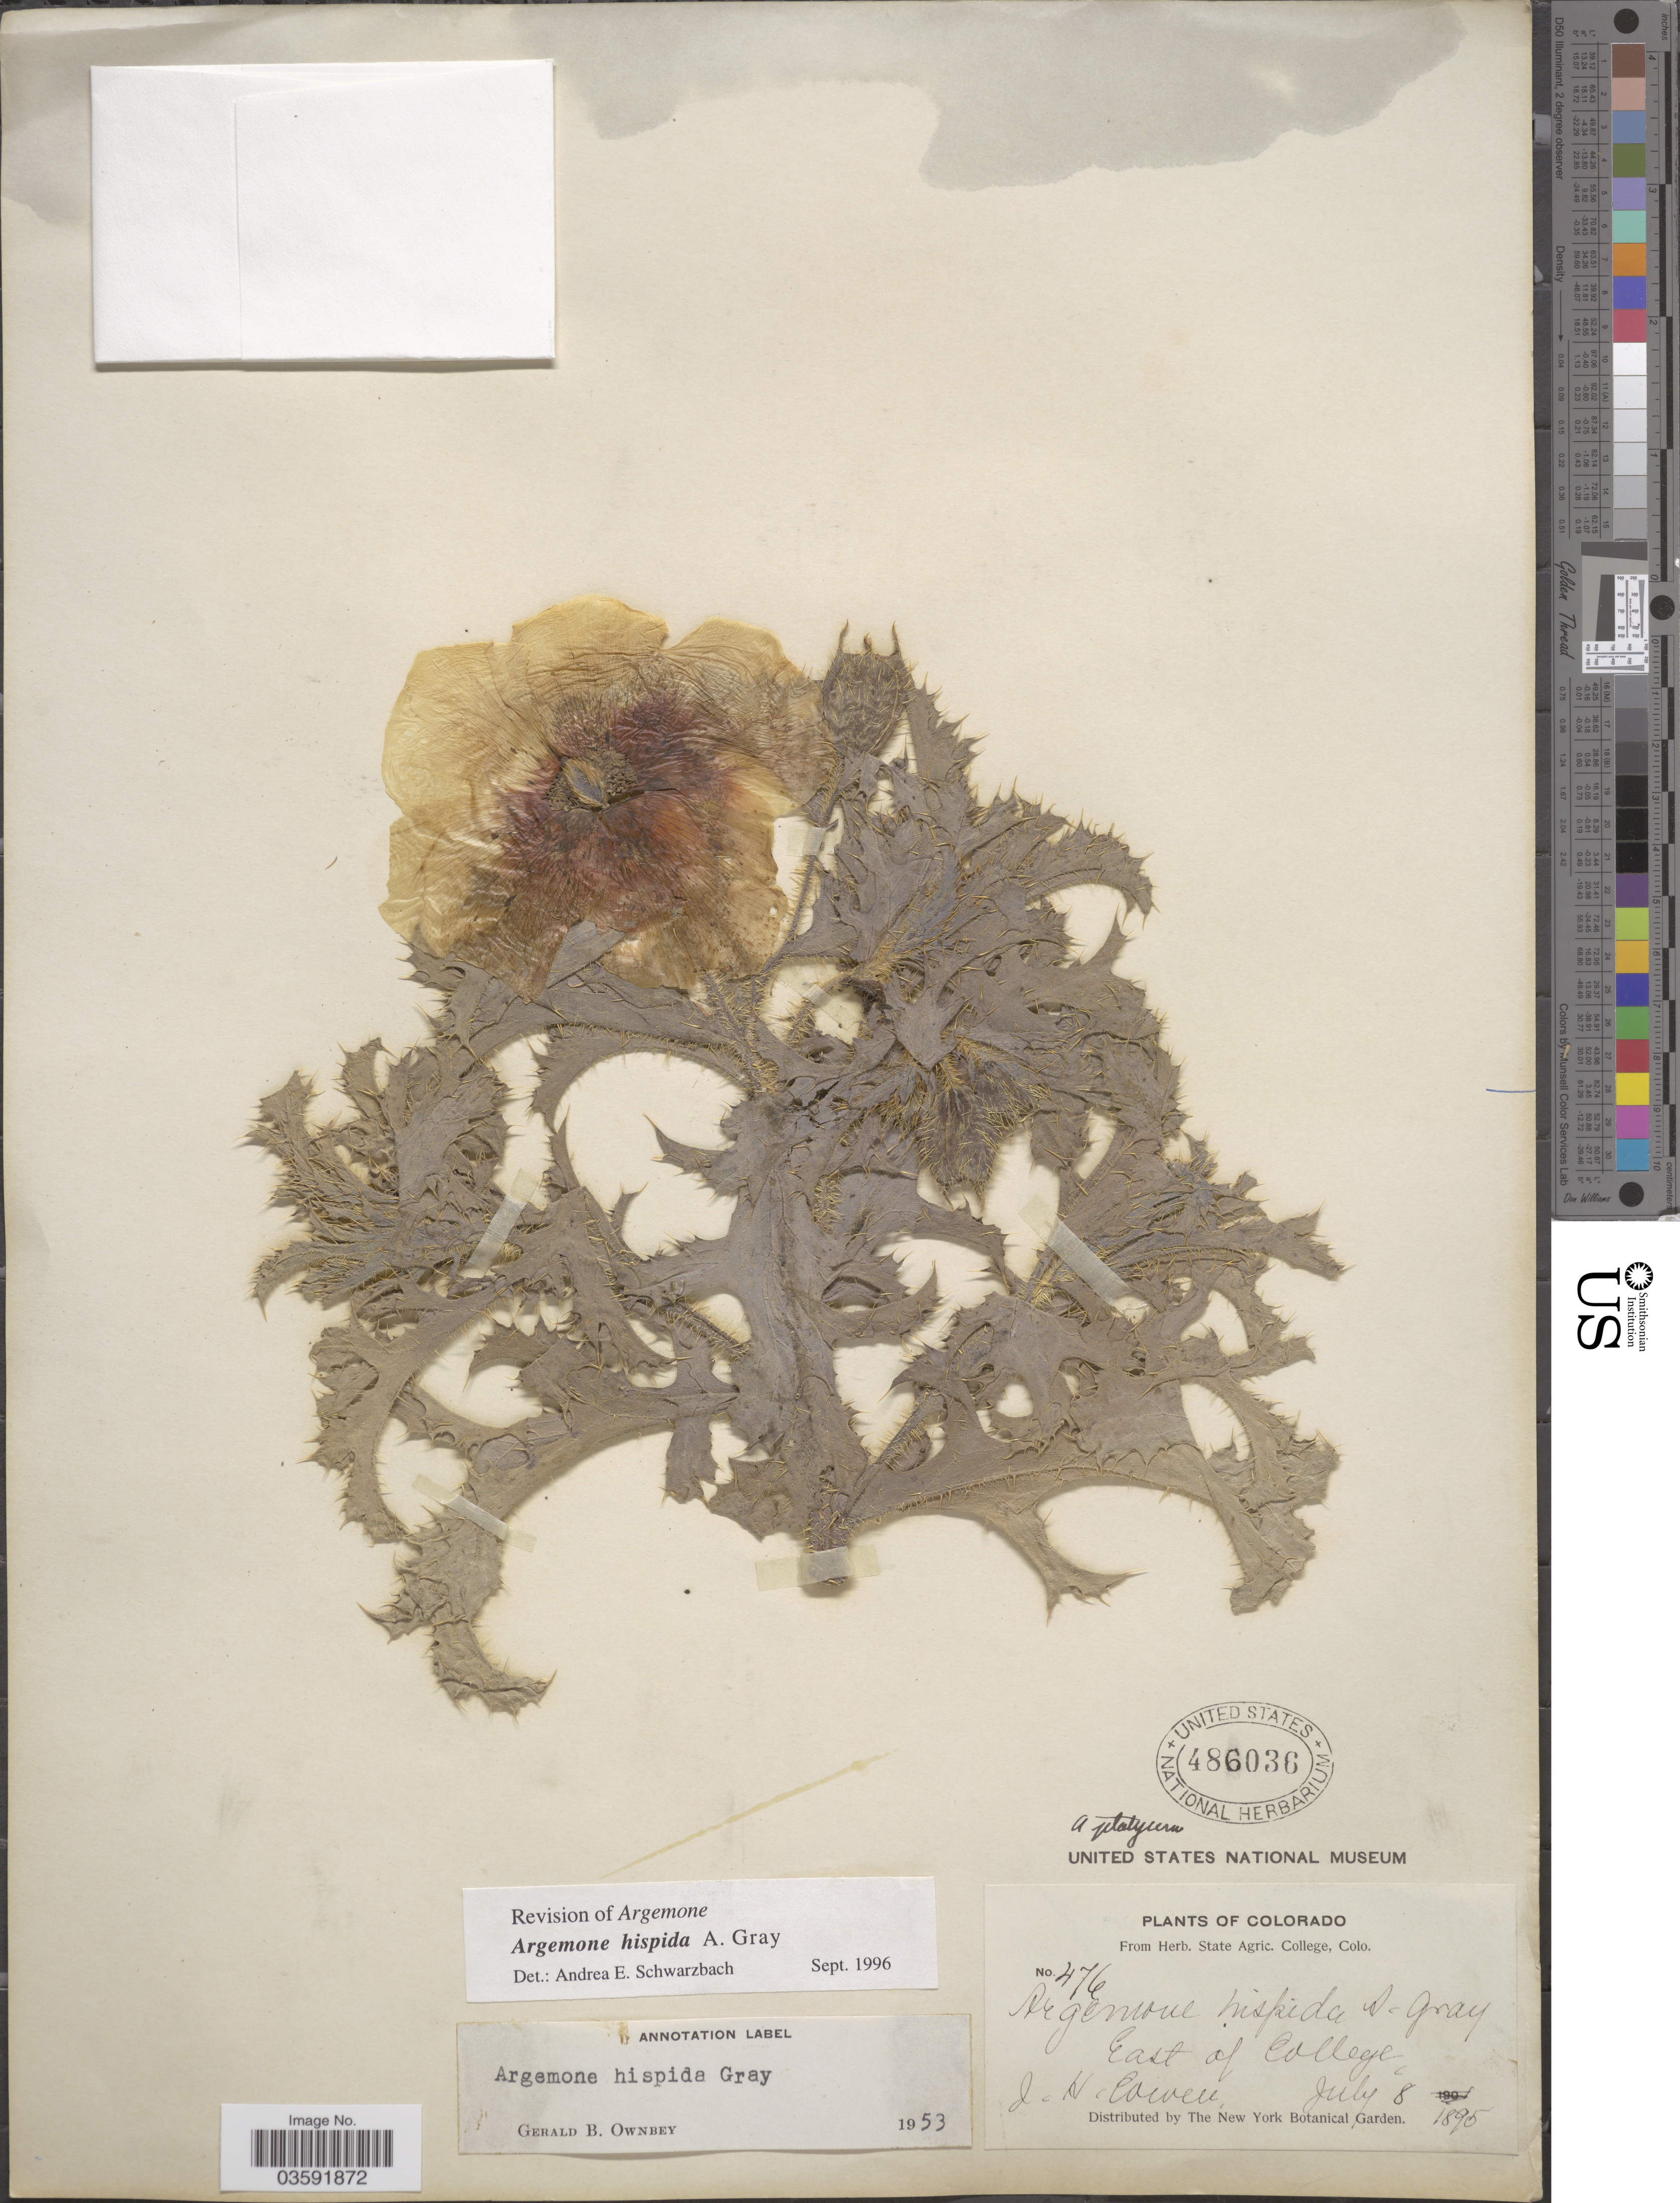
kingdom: Plantae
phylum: Tracheophyta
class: Magnoliopsida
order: Ranunculales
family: Papaveraceae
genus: Argemone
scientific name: Argemone hispida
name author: A. Gray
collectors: J. H. Cowen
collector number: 476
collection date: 1895-07-08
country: United States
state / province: Colorado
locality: East of College.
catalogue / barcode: US 486036